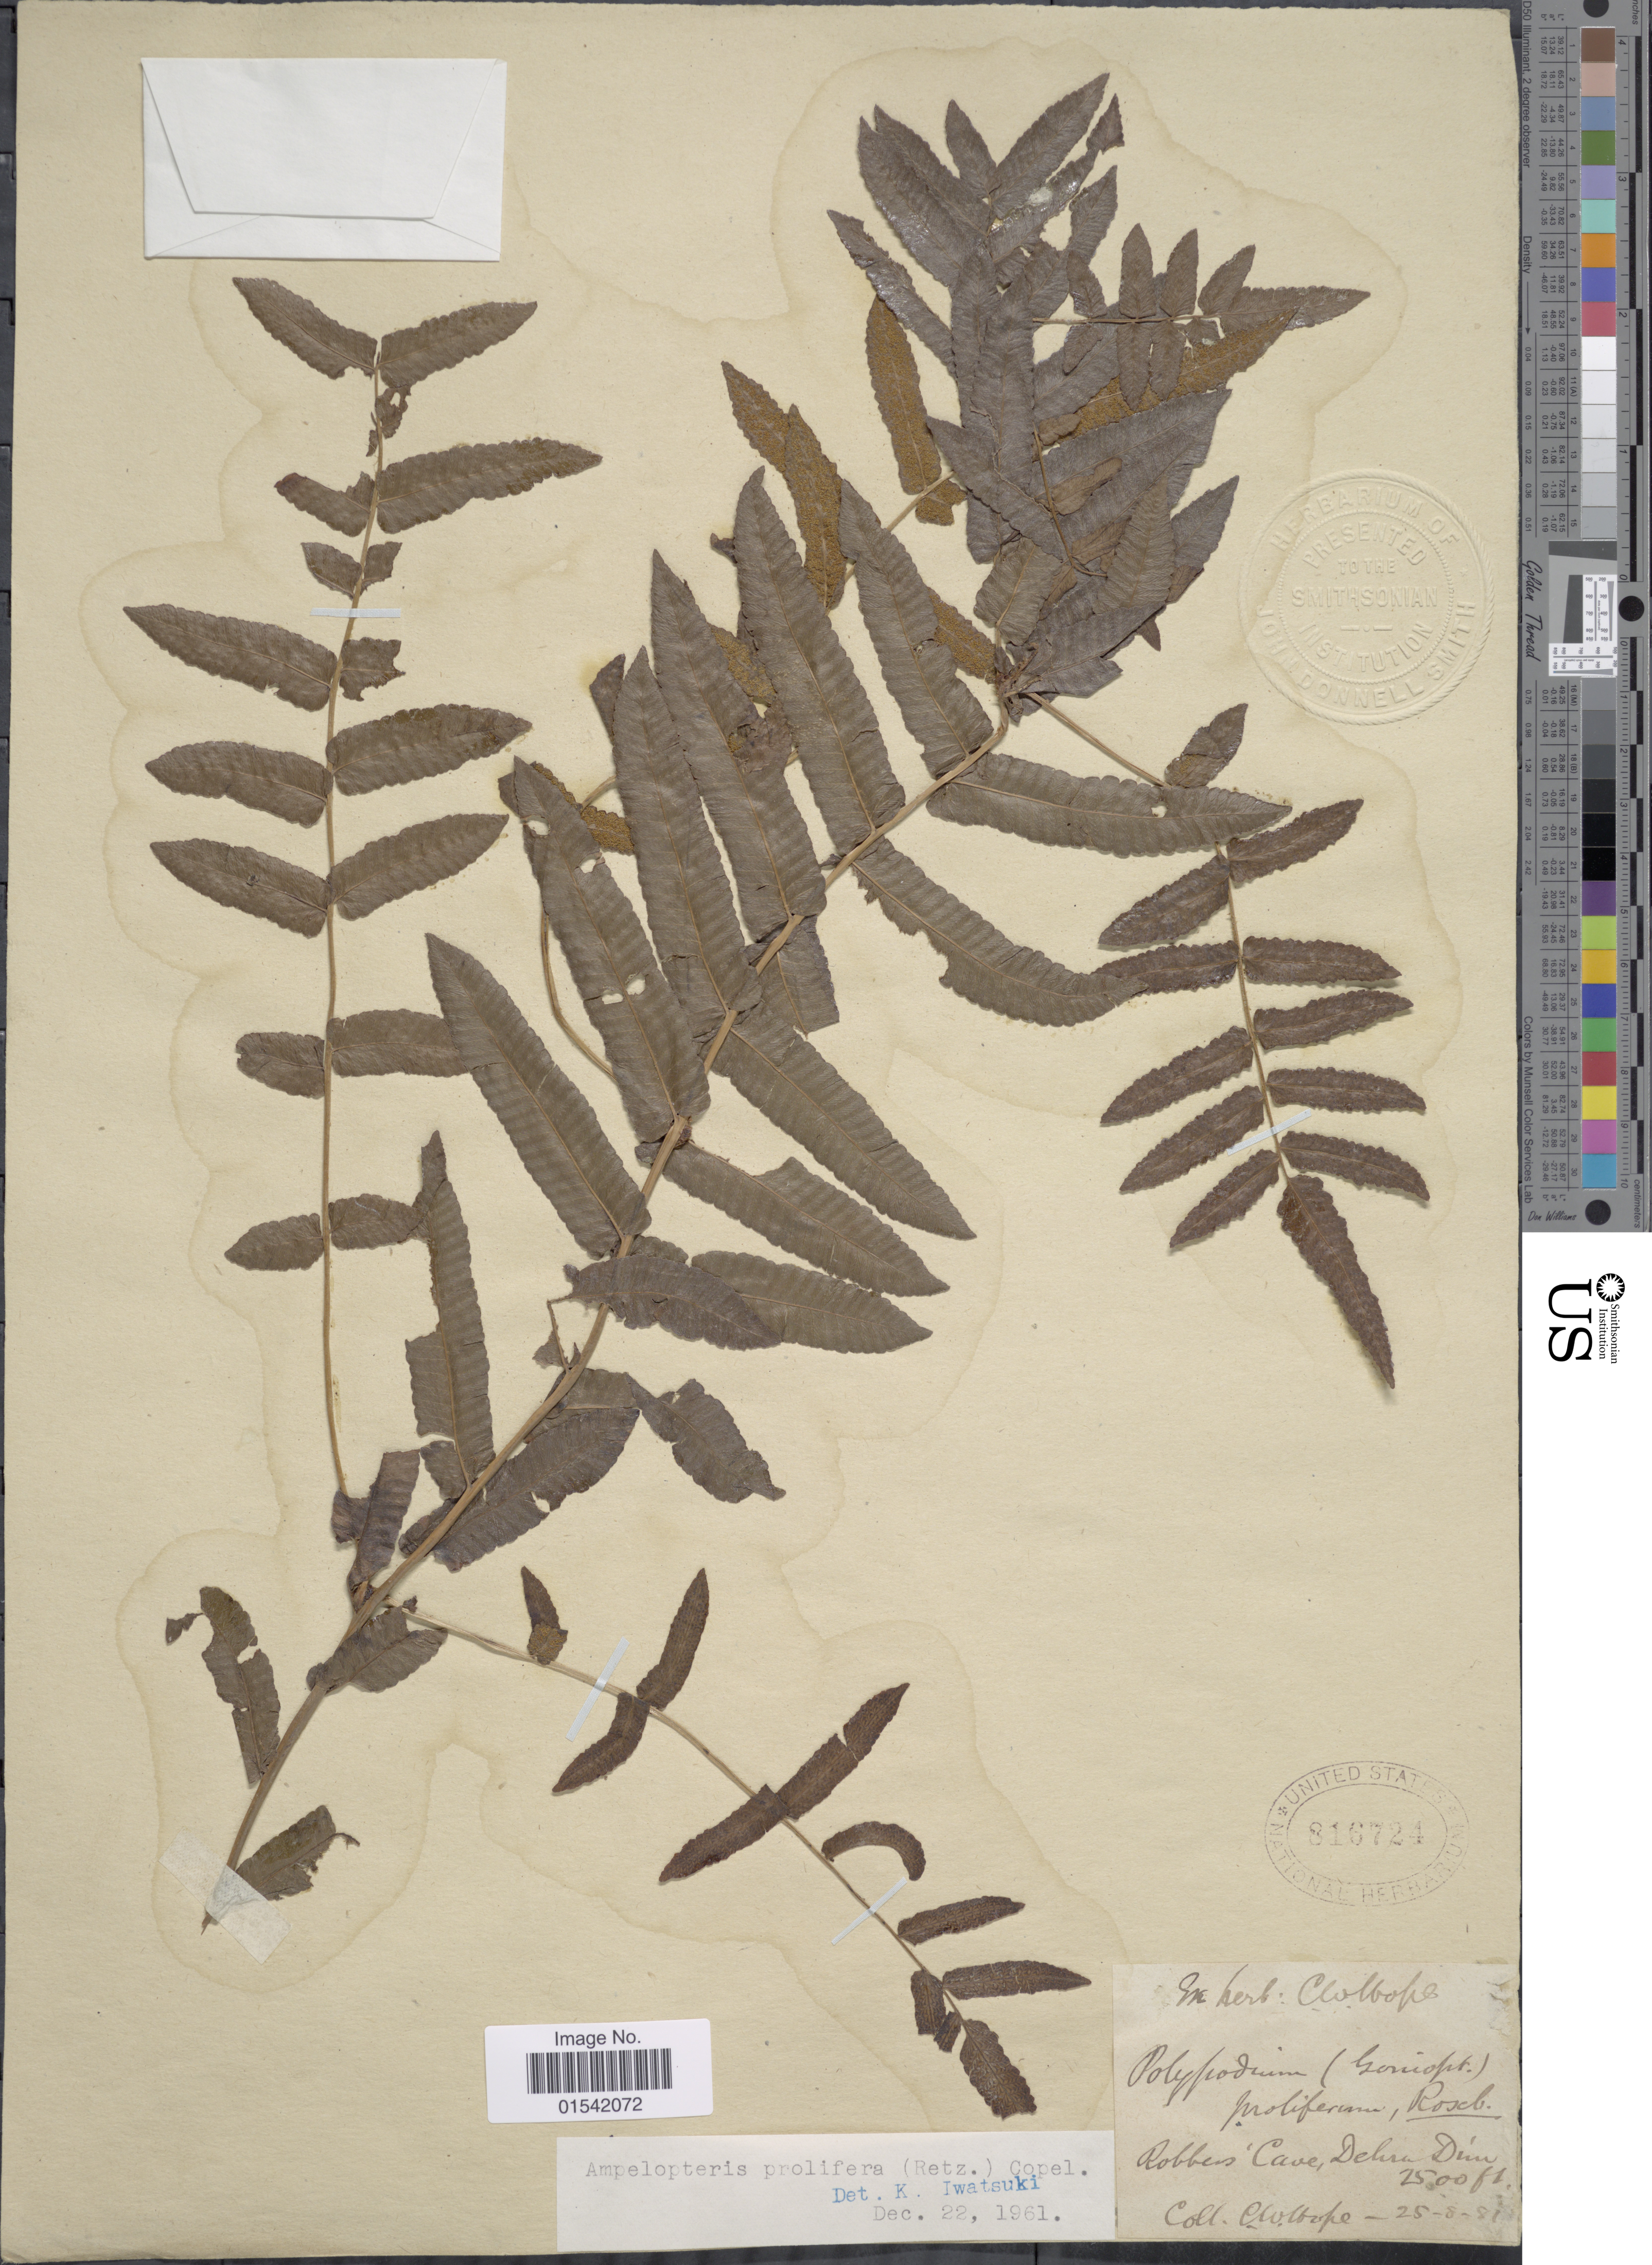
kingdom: Plantae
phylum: Tracheophyta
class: Polypodiopsida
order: Polypodiales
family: Thelypteridaceae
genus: Ampelopteris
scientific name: Ampelopteris prolifera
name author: (Retz.) Copel.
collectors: C. W. Hope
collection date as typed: Transcribed d/m/y: 25/8/81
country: India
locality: Robbers Cave, Dehra Dun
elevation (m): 762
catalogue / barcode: US 816724